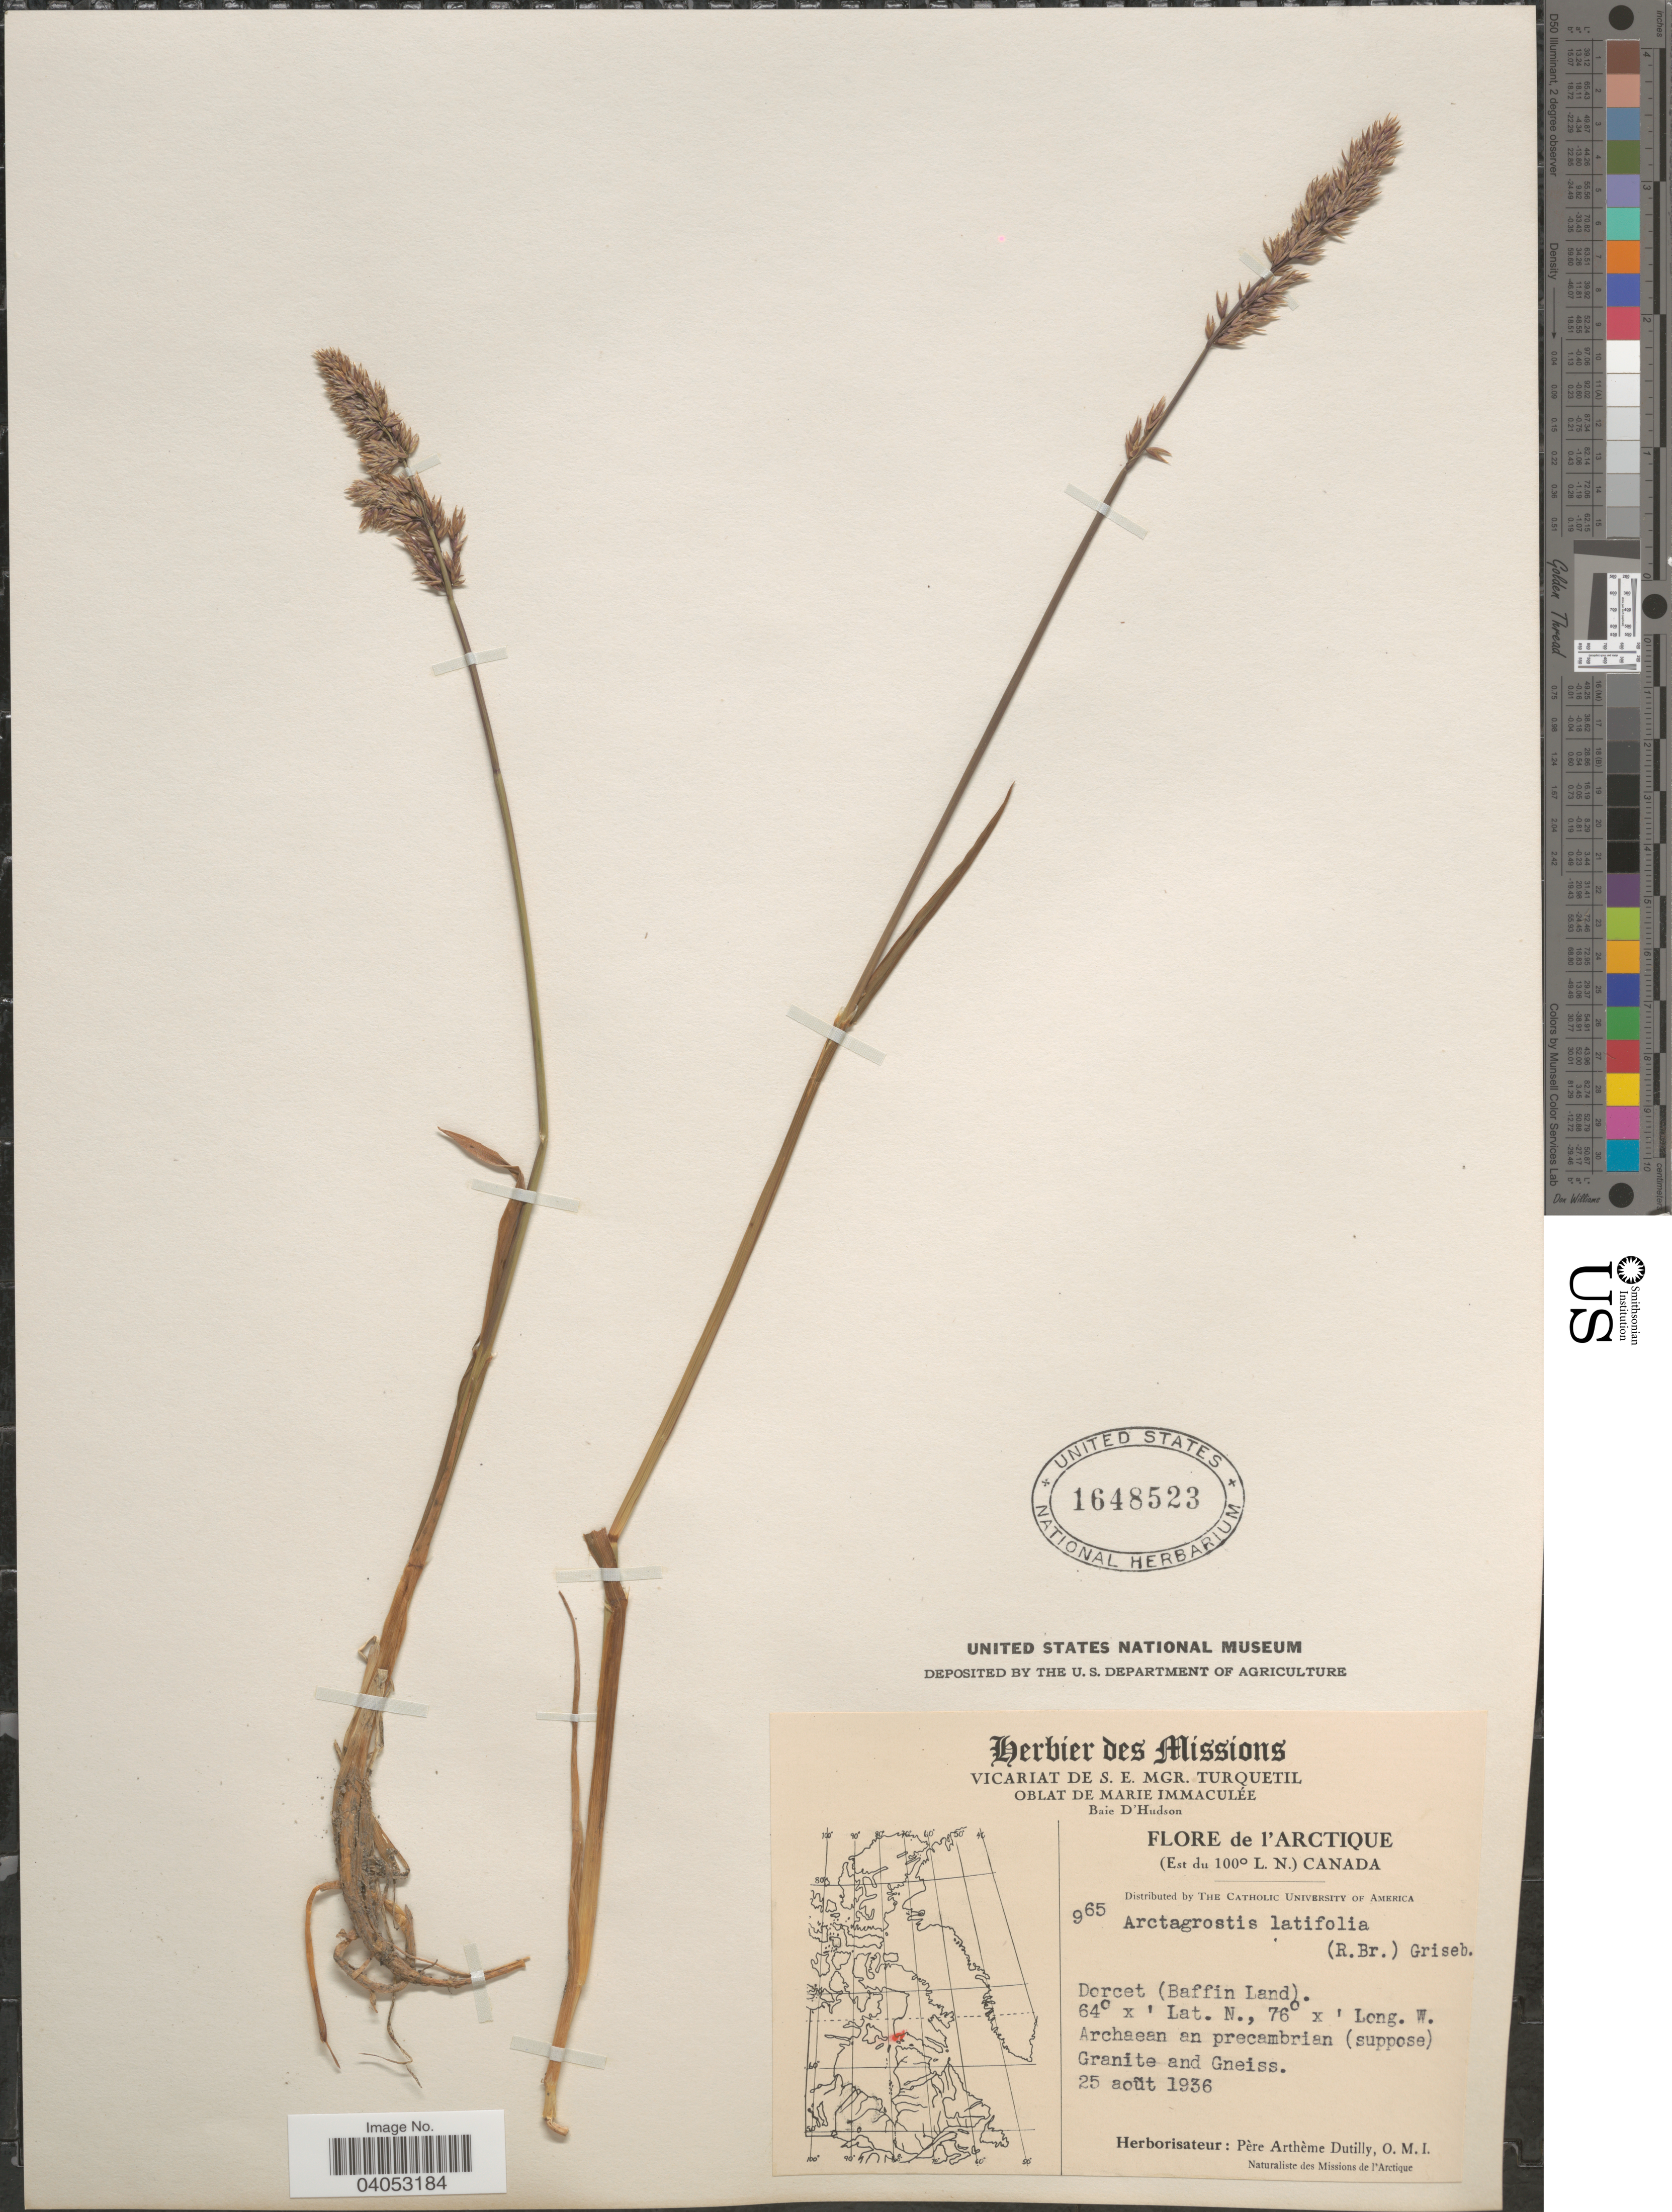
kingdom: Plantae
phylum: Tracheophyta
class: Liliopsida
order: Poales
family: Poaceae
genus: Arctagrostis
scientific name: Arctagrostis latifolia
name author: (R. Br.) Griseb.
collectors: P. Dutilly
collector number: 965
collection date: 1936-08-25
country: Canada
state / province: Nunavut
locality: L'Arctique. (Est du 100º L. N.). Dorcet (Baffin Land).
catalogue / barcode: US 1648523